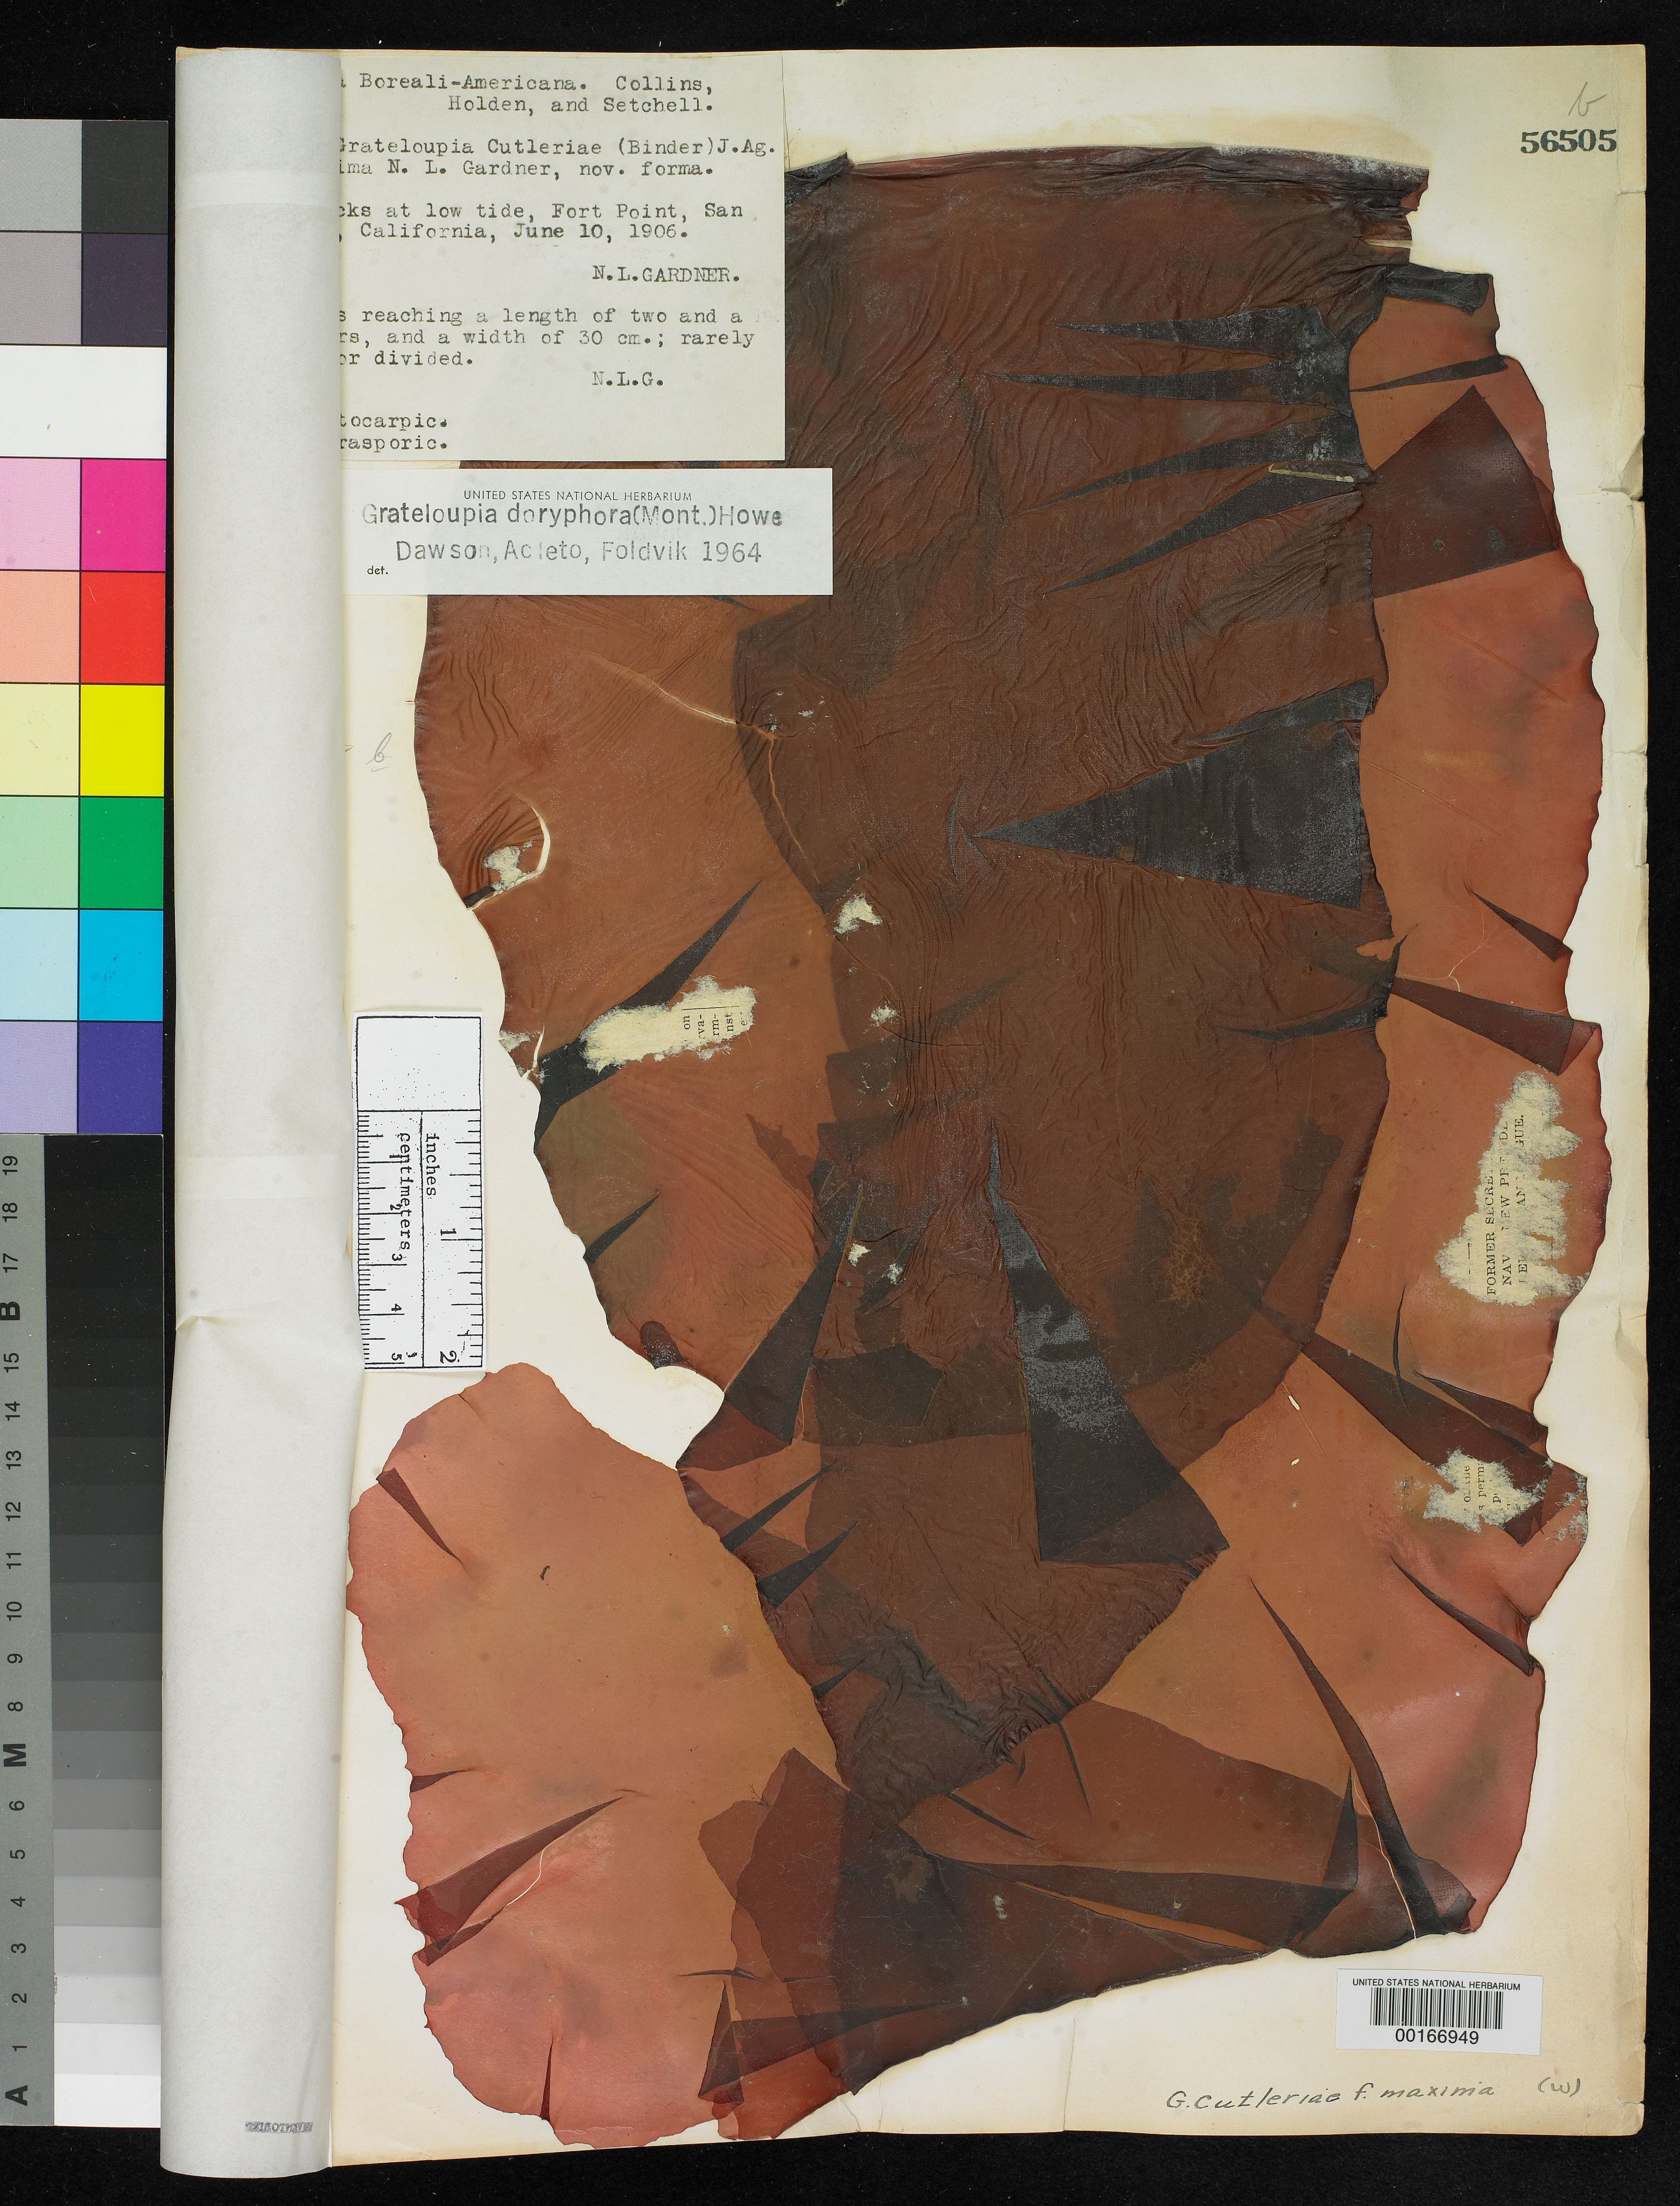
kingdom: Plantae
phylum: Rhodophyta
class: Florideophyceae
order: Halymeniales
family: Halymeniaceae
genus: Grateloupia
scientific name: Grateloupia cutleriae f. maxima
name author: N.L. Gardner in Collins et al.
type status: Isotype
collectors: N. Gardner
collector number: PB-A CXXIVB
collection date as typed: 10 Jun 1906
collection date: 1906-06-10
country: United States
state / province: California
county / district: San Francisco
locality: San Francisco, Fort Point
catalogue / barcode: US 56505